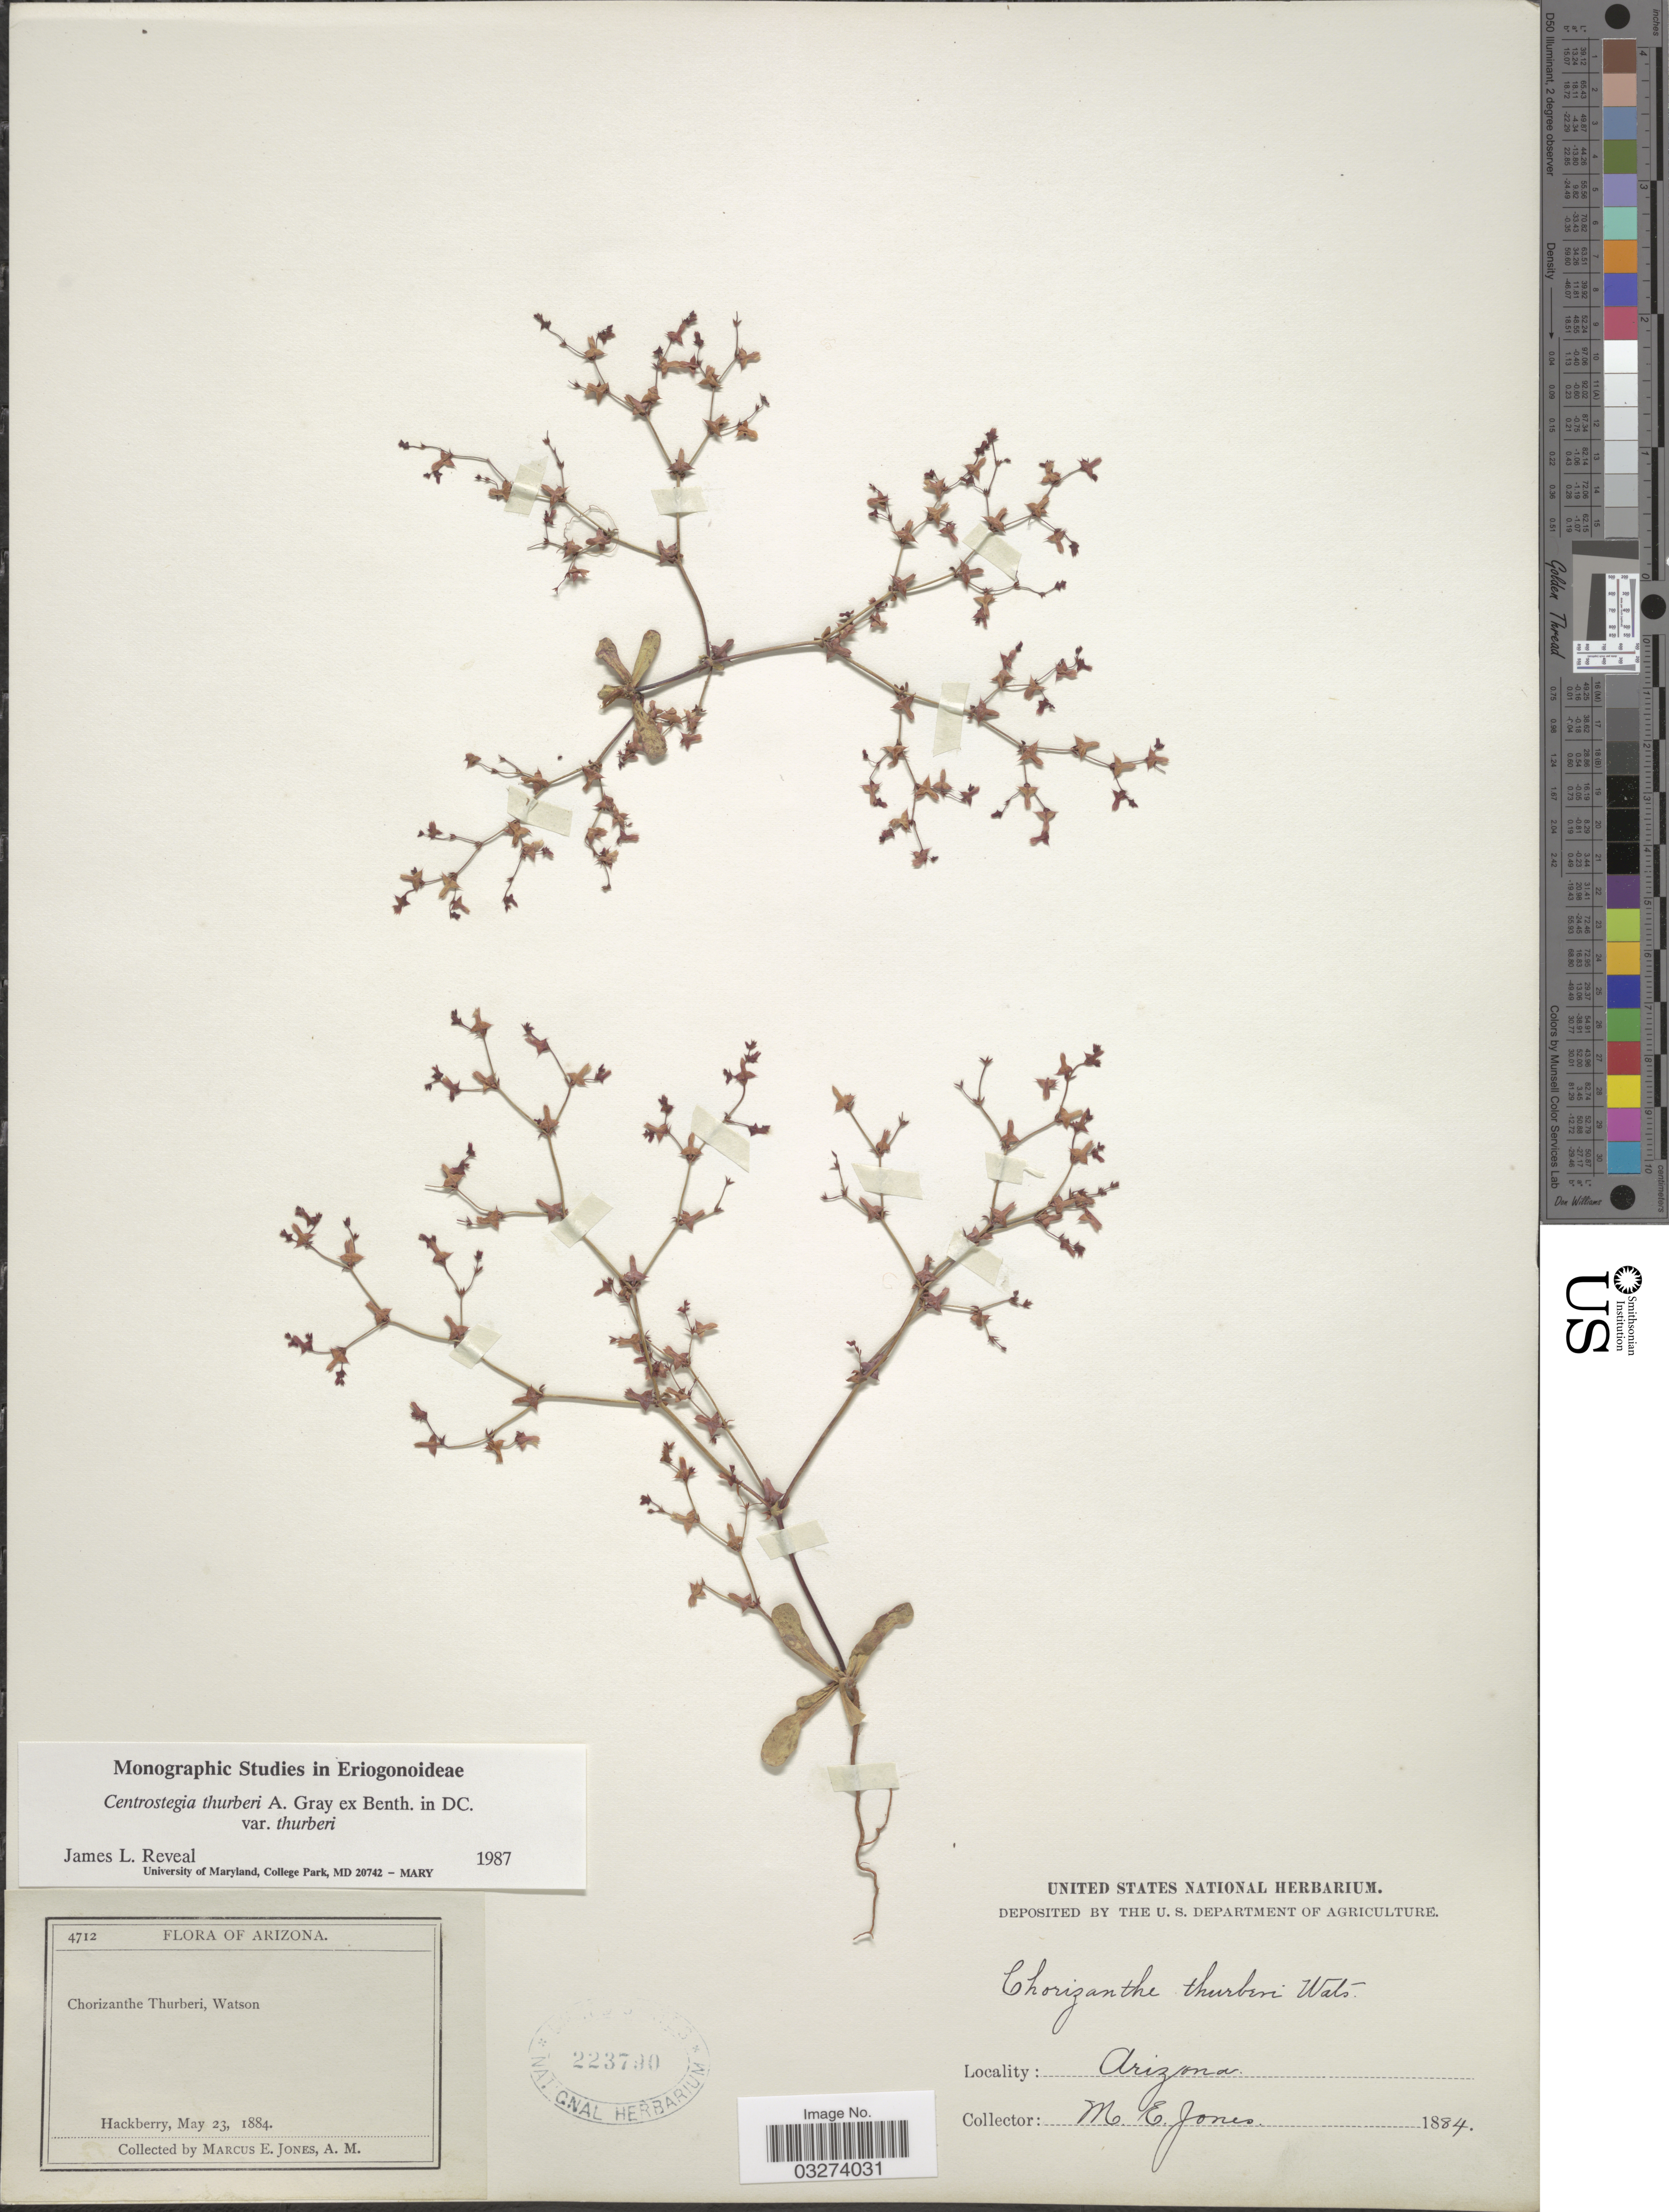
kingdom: Plantae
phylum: Tracheophyta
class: Magnoliopsida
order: Caryophyllales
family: Polygonaceae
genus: Centrostegia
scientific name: Centrostegia thurberi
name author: A. Gray ex Benth.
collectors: M. E. Jones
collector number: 4712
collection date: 1884-05-23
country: United States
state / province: Arizona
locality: Hackberry.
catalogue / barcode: US 223790